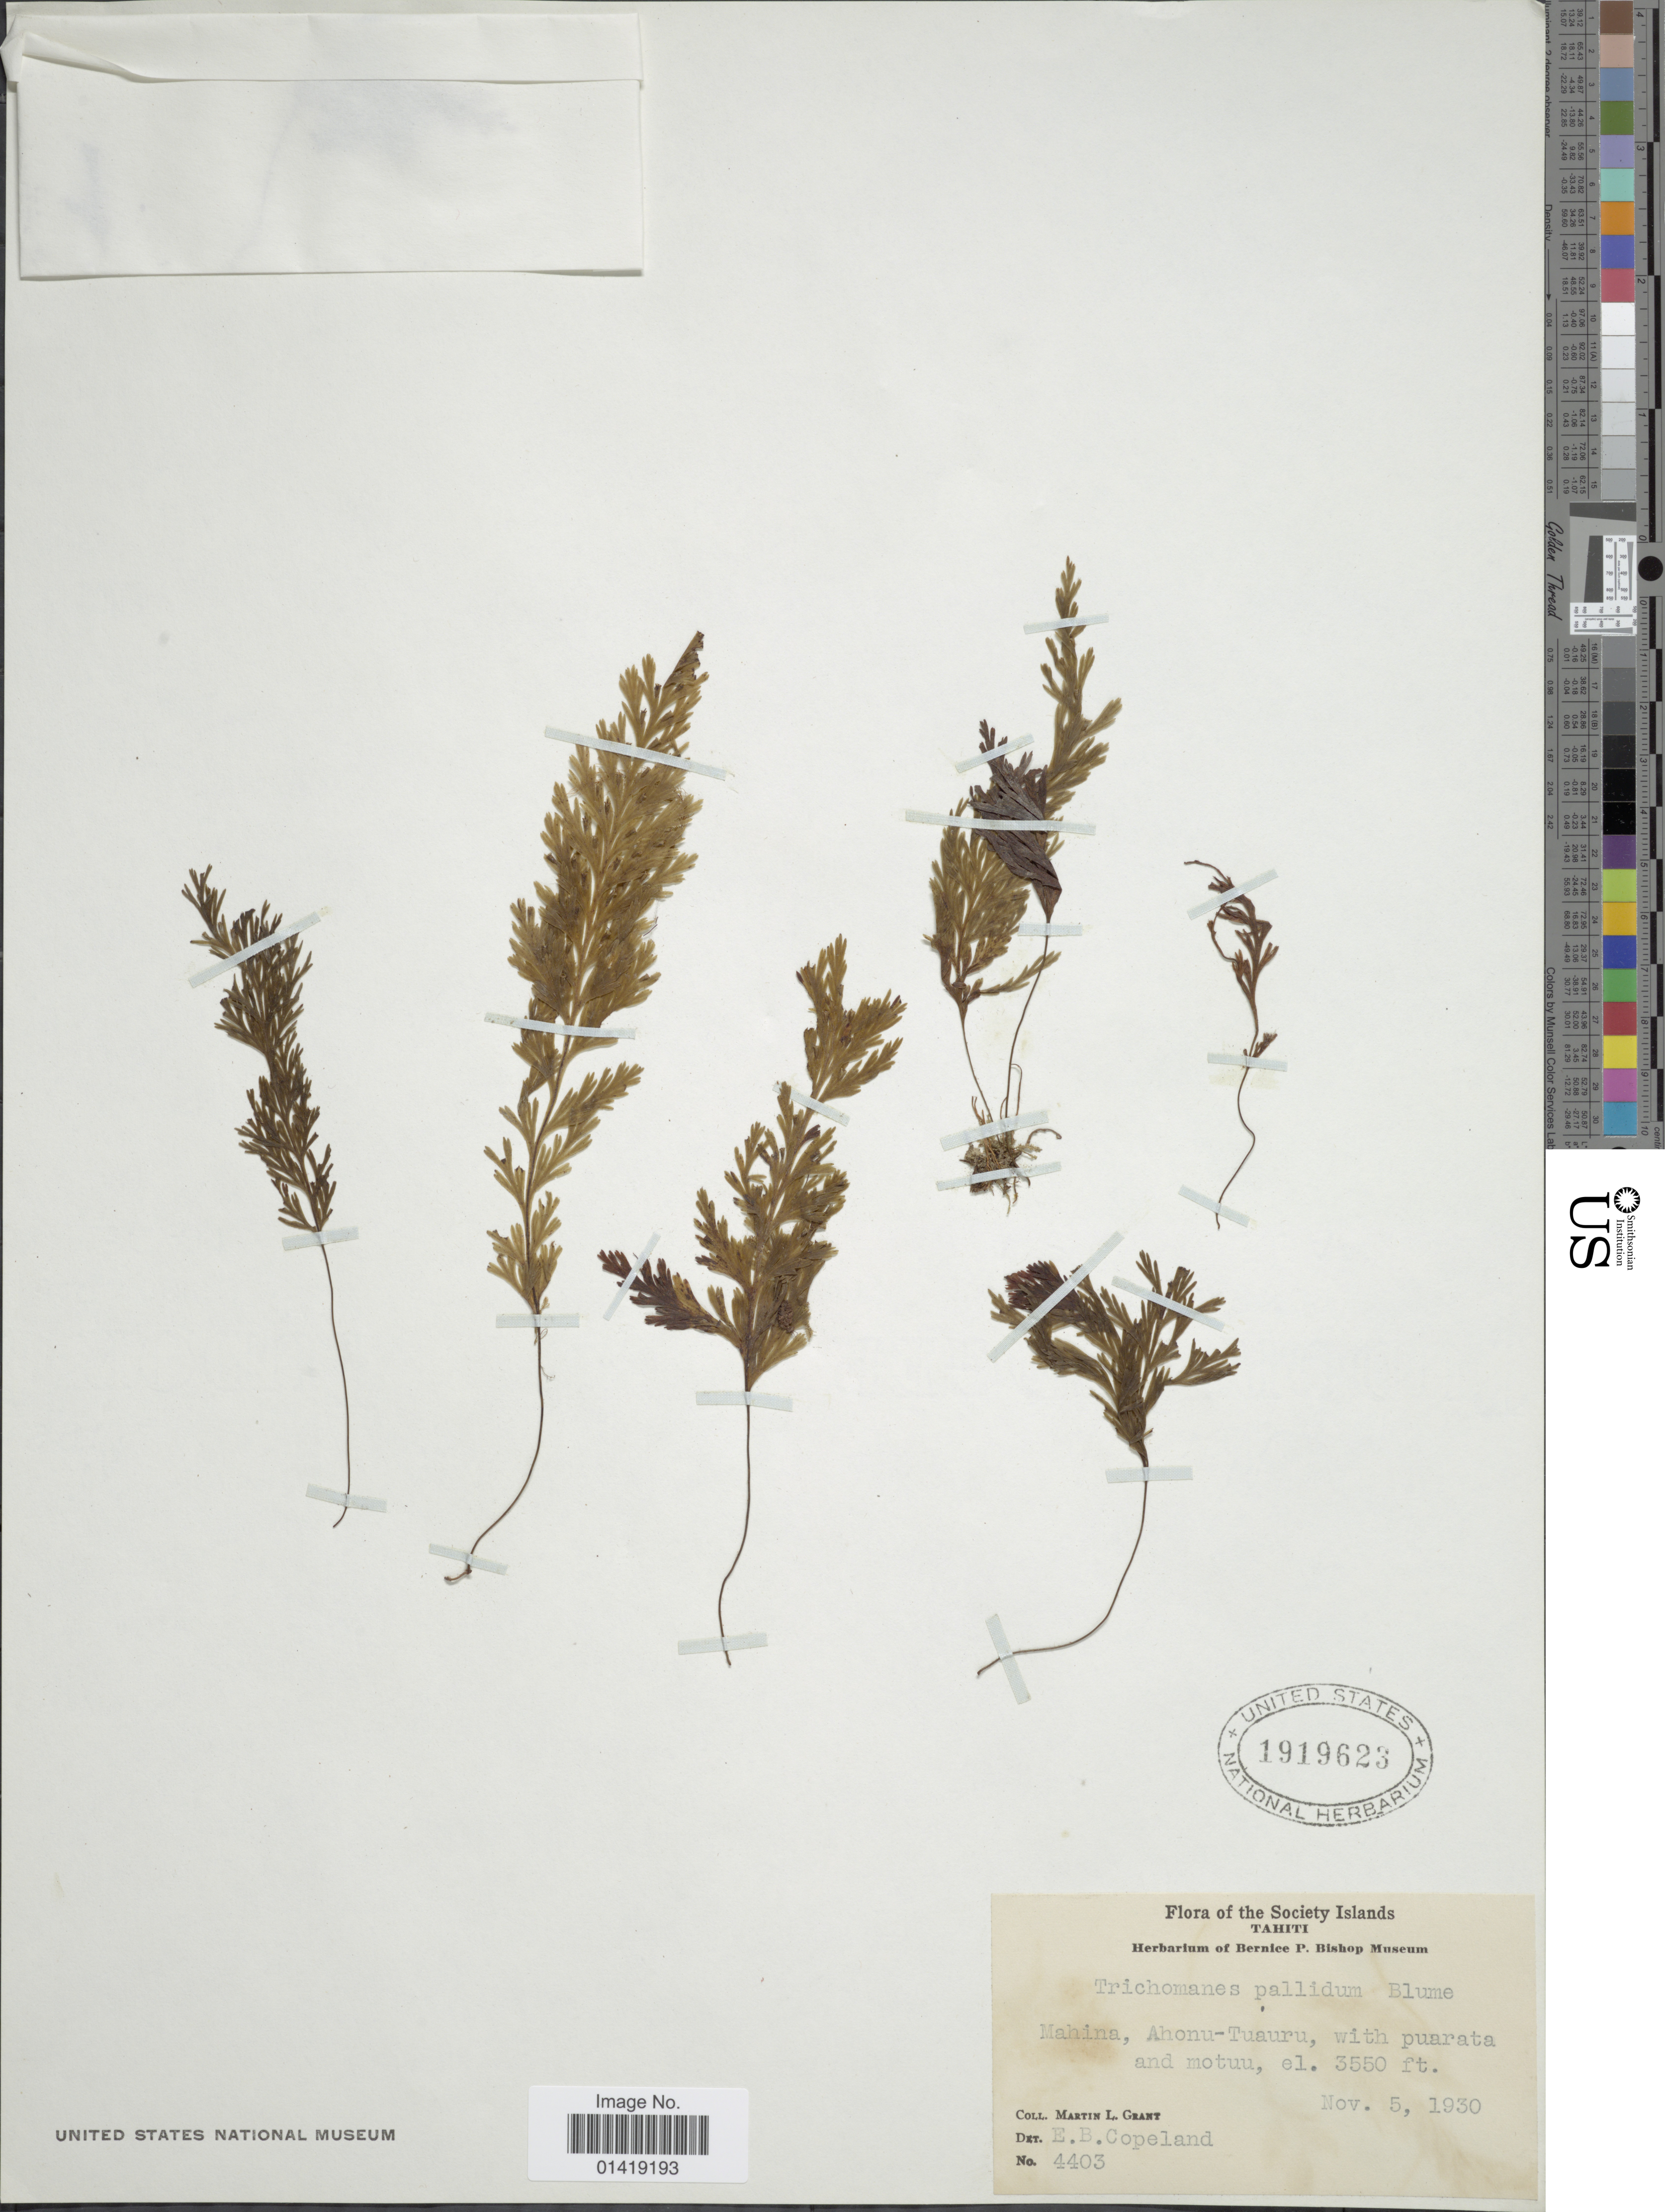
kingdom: Plantae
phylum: Tracheophyta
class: Polypodiopsida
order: Hymenophyllales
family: Hymenophyllaceae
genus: Hymenophyllum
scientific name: Hymenophyllum pallidum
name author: (Blume) Ebihara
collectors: M. L. Grant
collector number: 4403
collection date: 1930-11-05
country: French Polynesia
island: Tahiti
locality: The Society Islands Tahiti Mahina Ahonu Tuauru with puarata and motuu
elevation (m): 1082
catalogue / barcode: US 1919623